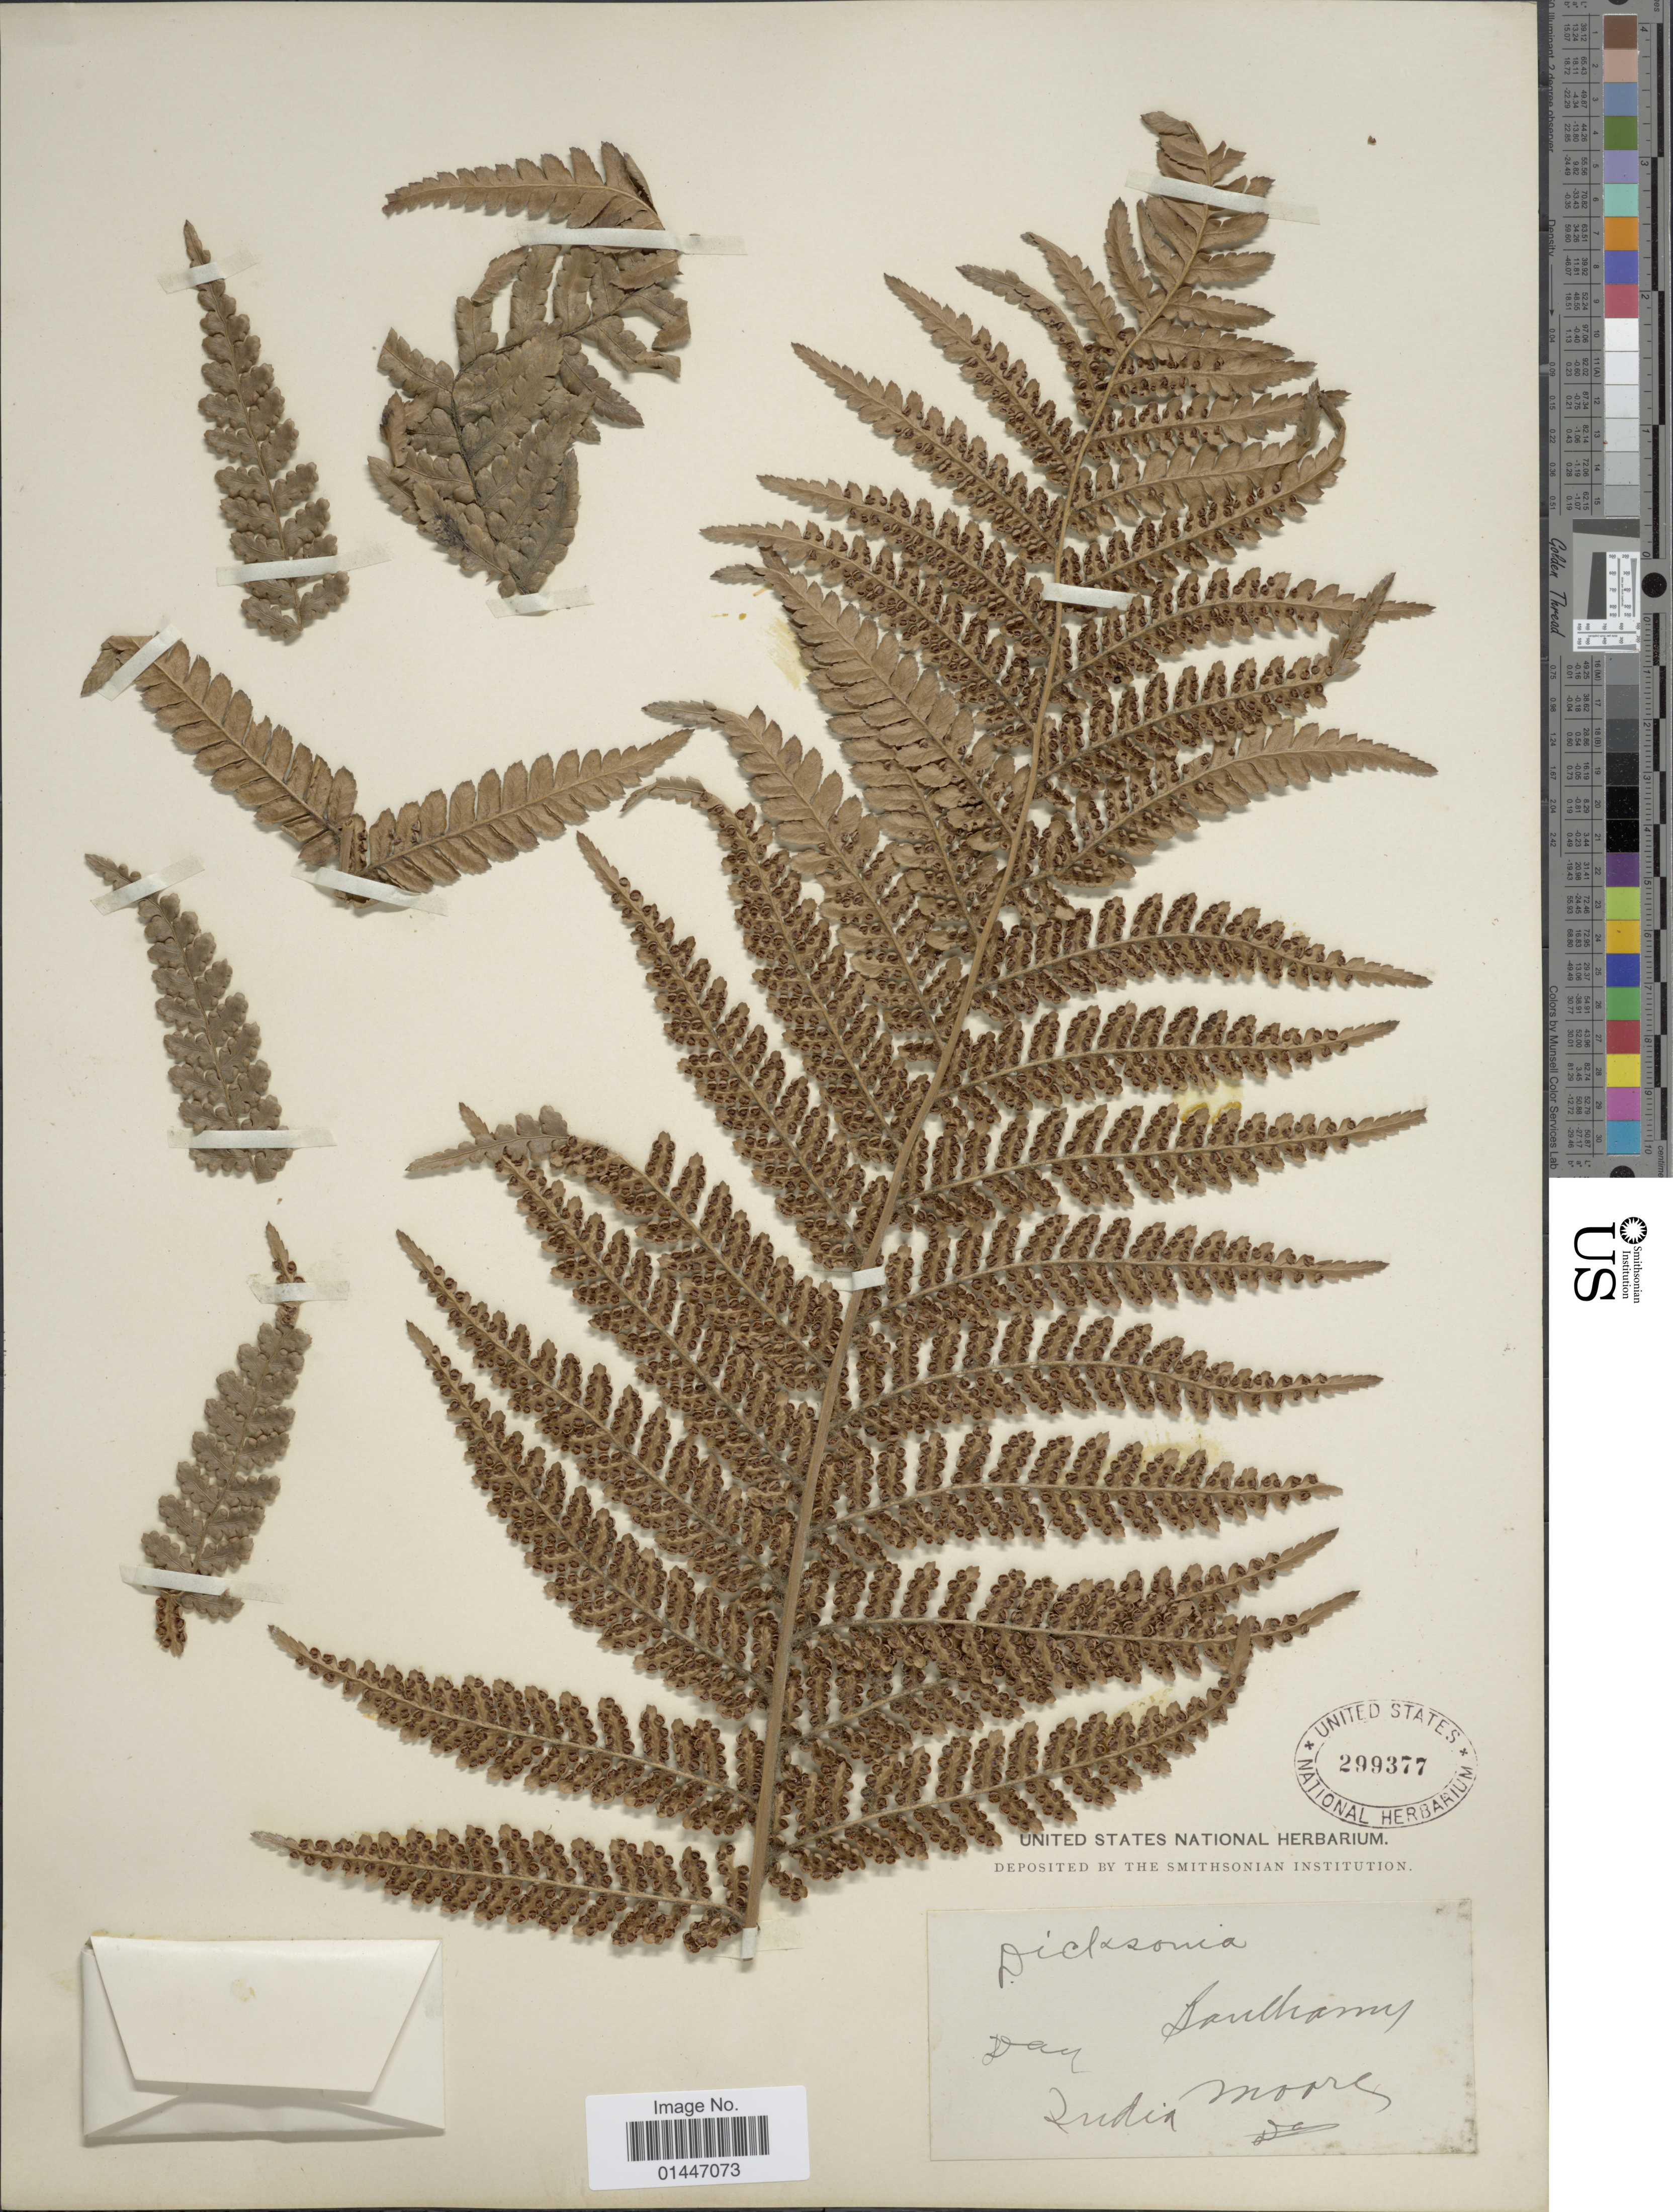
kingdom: Plantae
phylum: Tracheophyta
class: Polypodiopsida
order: Cyatheales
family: Dicksoniaceae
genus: Dicksonia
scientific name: Dicksonia arborescens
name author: L'Hér.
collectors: -. Moore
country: India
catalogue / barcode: US 299377